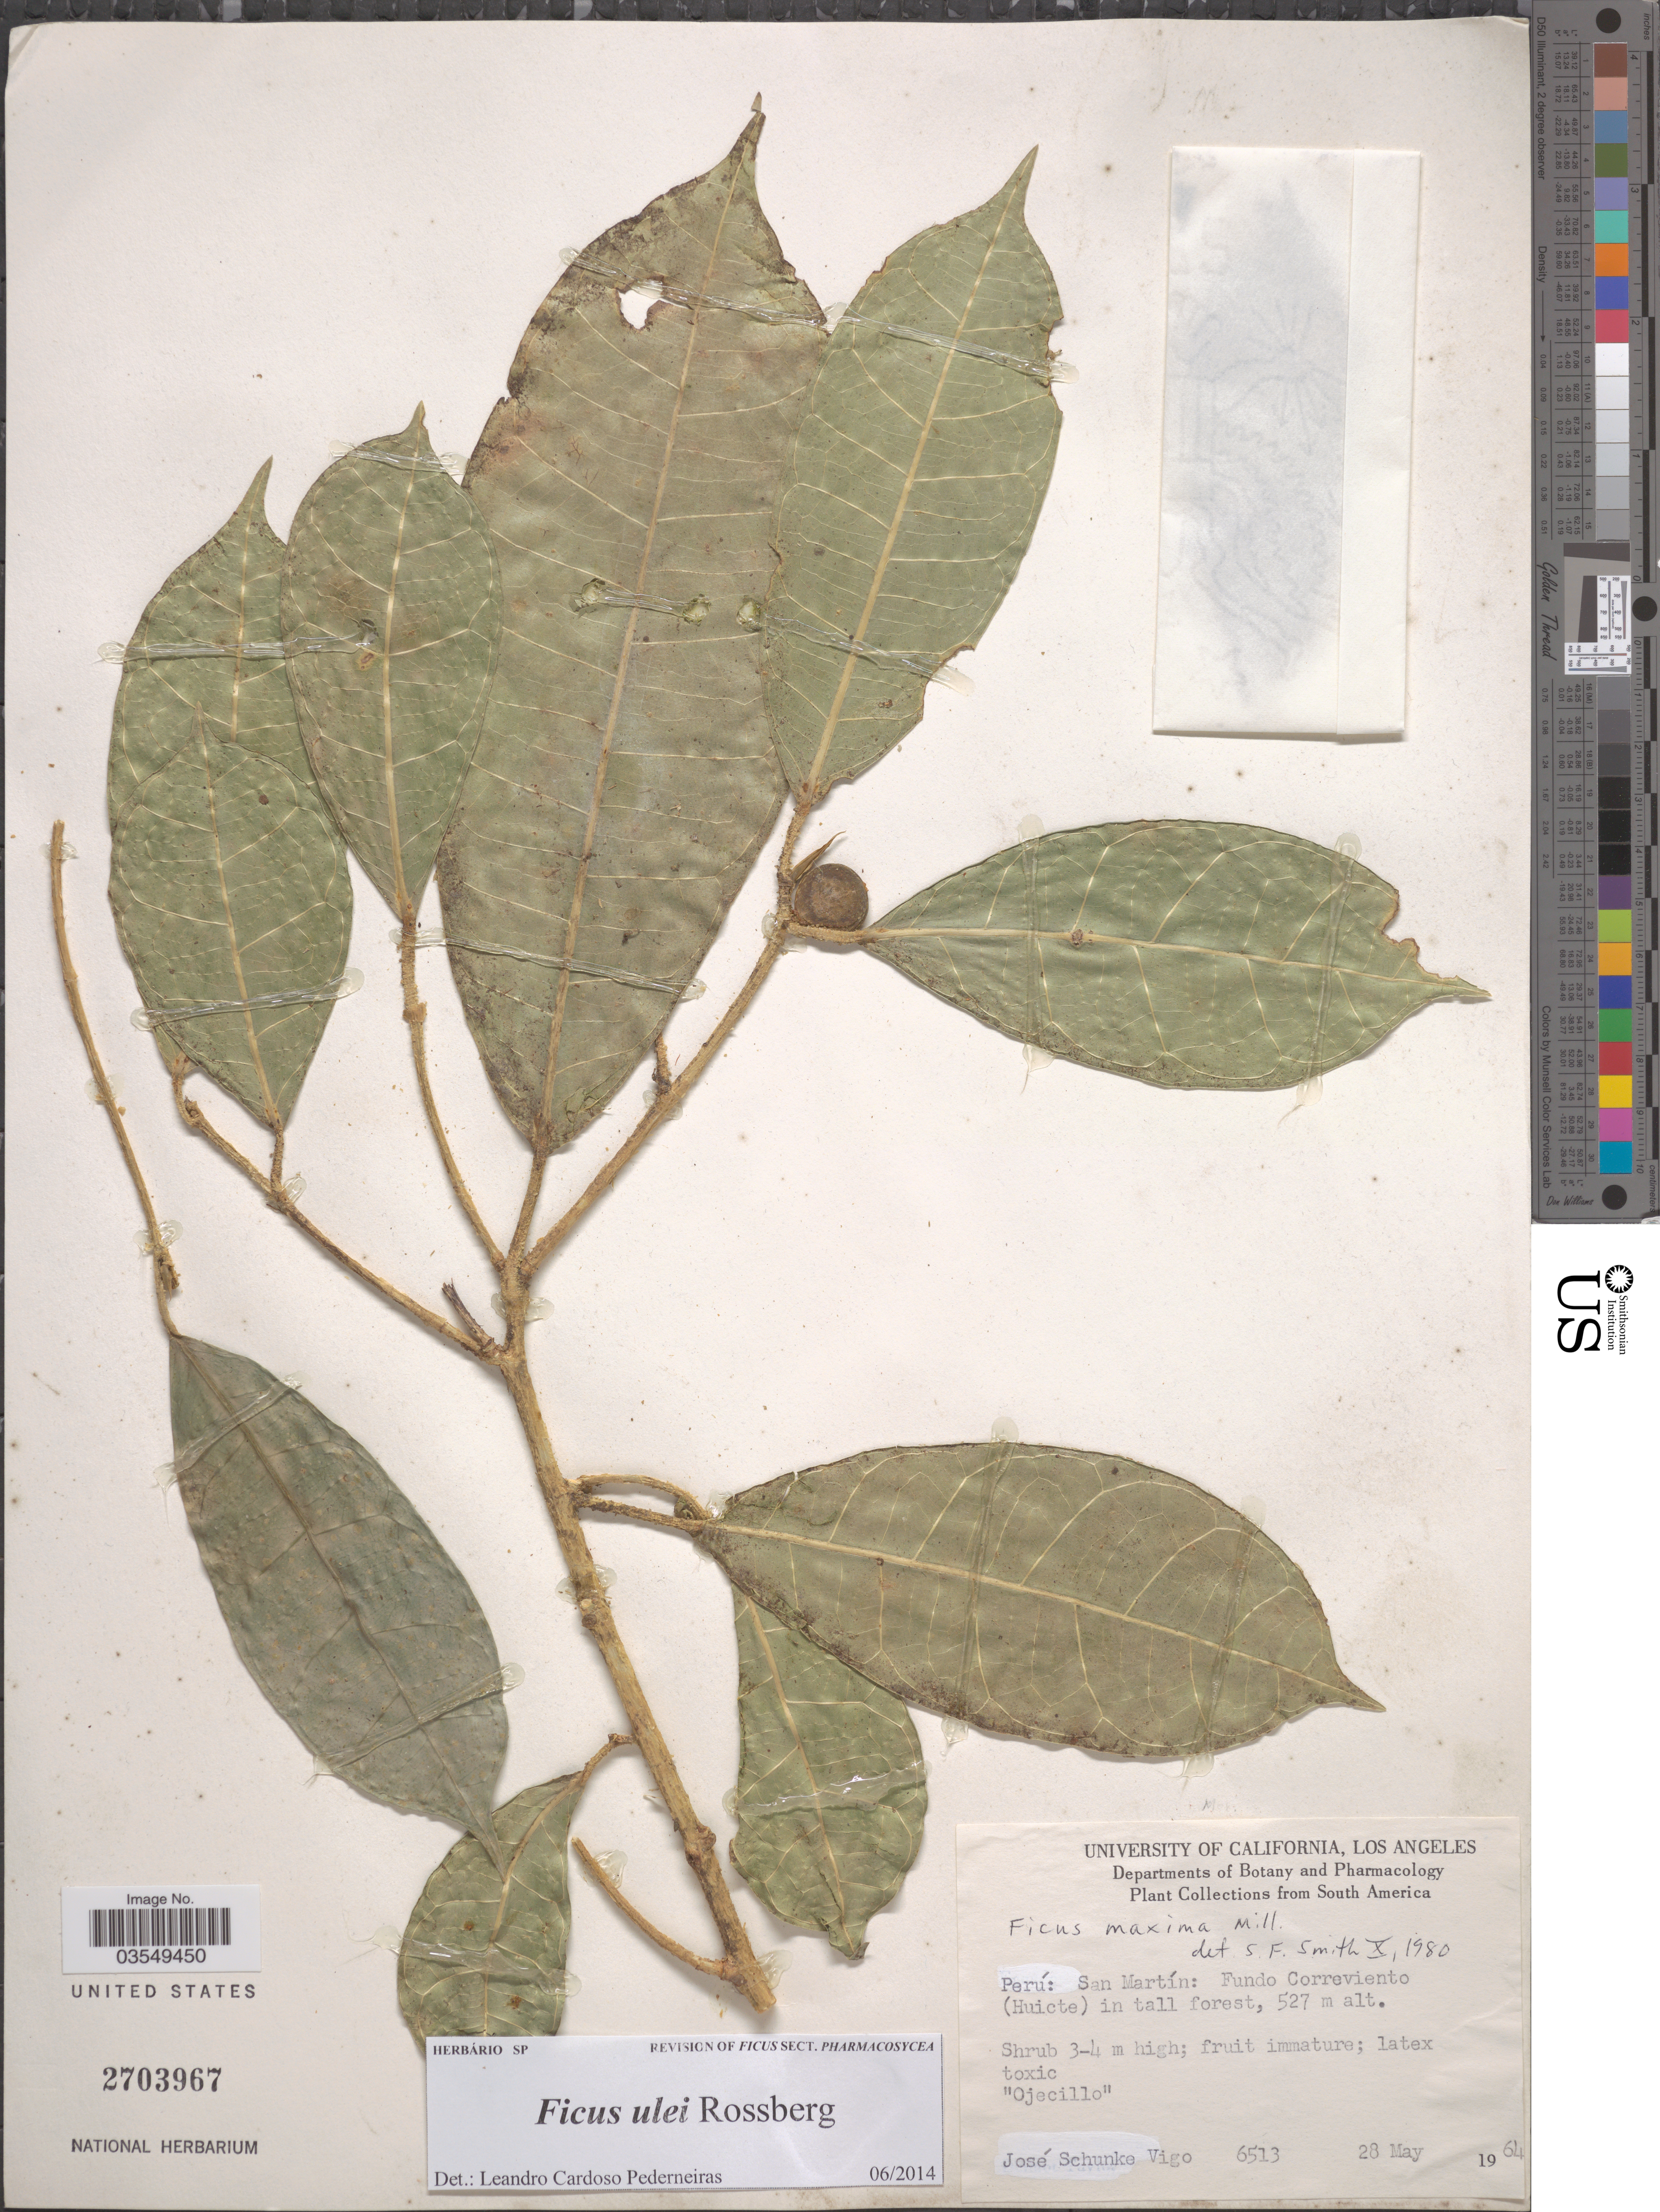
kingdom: Plantae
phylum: Tracheophyta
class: Magnoliopsida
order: Rosales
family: Moraceae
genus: Ficus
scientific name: Ficus ulei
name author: Rossberg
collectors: J. Schunke Vigo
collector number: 6513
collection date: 1964-05-28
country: Peru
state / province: San Martín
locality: Fundo Correviento (Huicte) in tall forest.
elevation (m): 527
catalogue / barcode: US 2703967